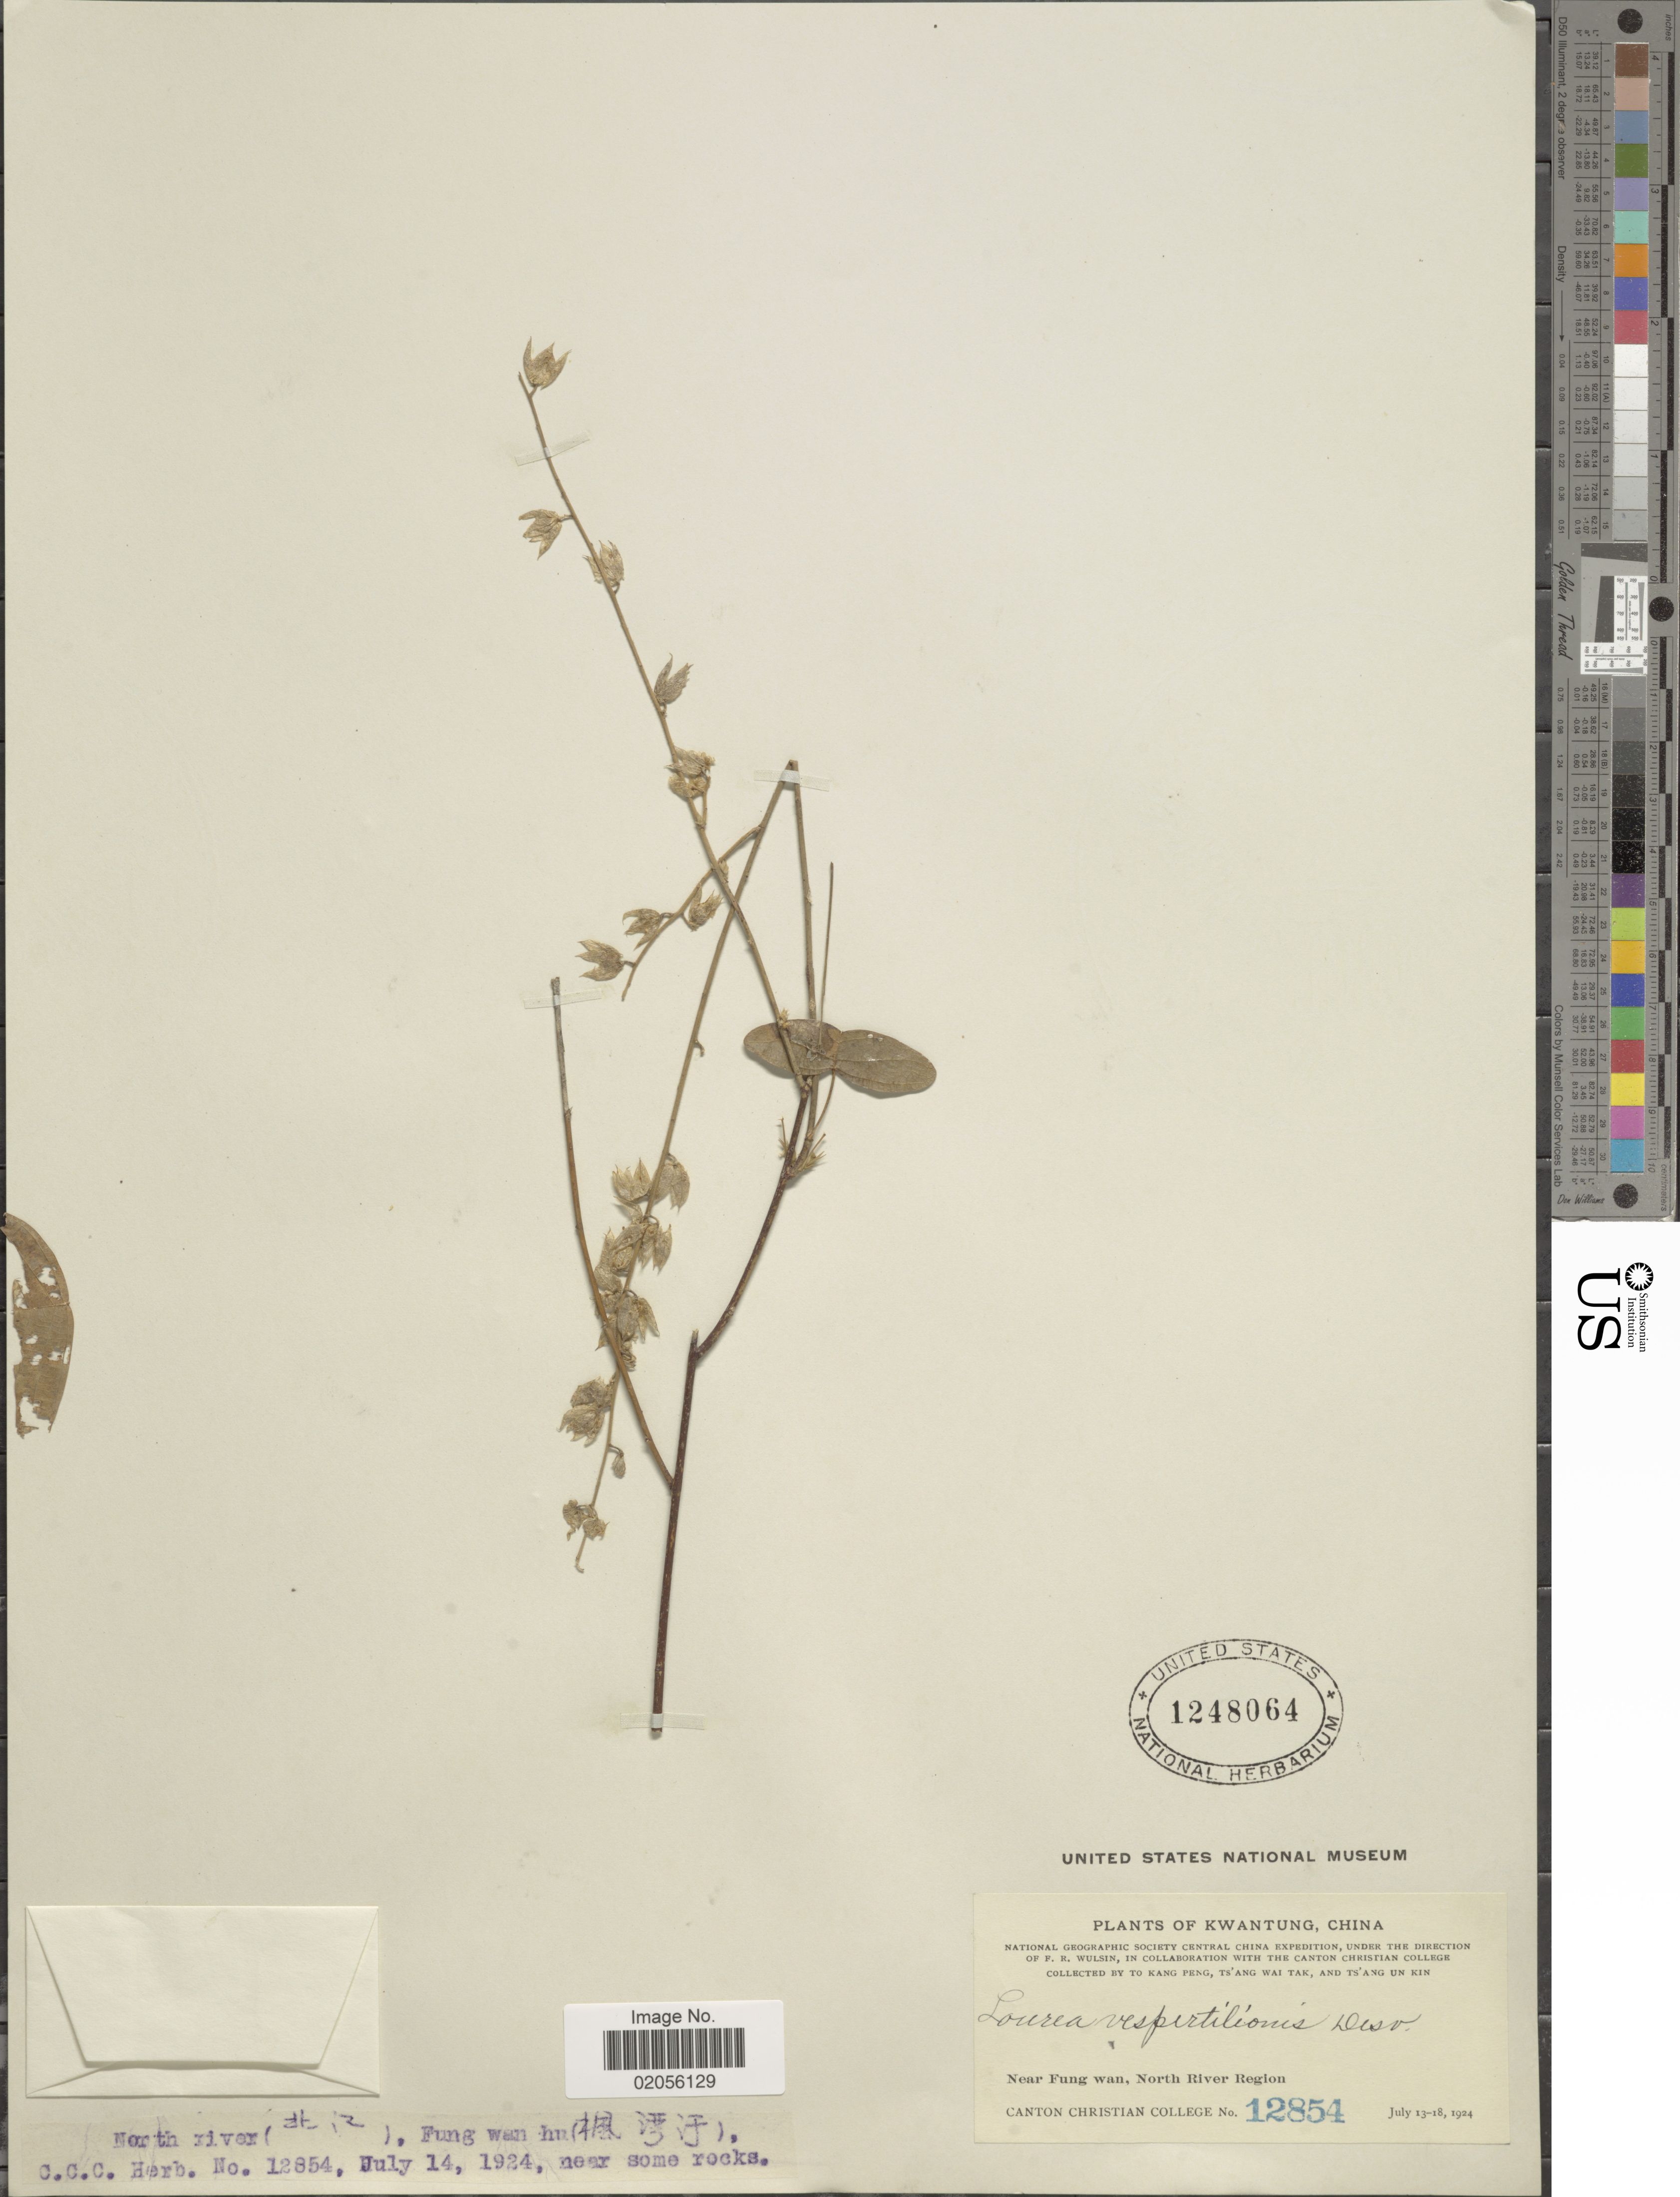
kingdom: Plantae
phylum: Tracheophyta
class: Magnoliopsida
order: Fabales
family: Fabaceae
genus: Lourea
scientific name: Lourea vespertilionis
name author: (L. f.) Desv.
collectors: Canton Christian College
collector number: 12854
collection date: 1924-07-14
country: China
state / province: Guangdong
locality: Kwantung. North river, Fung wan hu, North River Region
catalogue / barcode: US 1248064